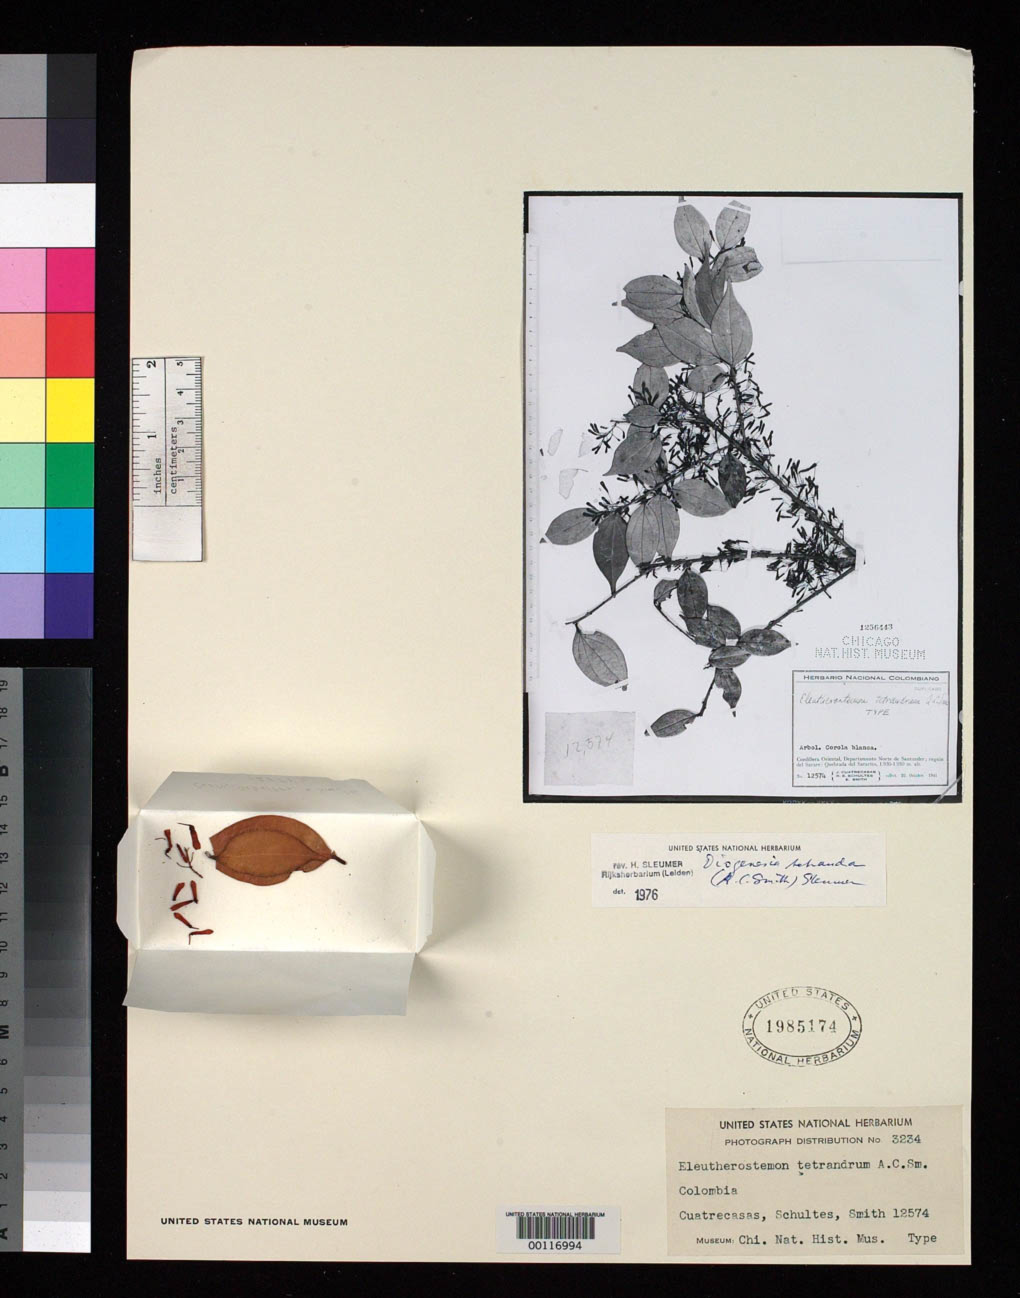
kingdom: Plantae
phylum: Tracheophyta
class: Magnoliopsida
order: Ericales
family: Ericaceae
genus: Eleutherostemon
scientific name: Eleutherostemon tetrandrum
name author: A.C. Sm.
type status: Isotype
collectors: J. Cuatrecasas, R. E. Schultes & C. E. Smith Jr.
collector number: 12574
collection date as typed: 22 Oct 1941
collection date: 1941-10-22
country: Colombia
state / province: Norte de Santander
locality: Quebrada del Sararito, Sarare region.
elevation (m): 1930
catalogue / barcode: US 1985174